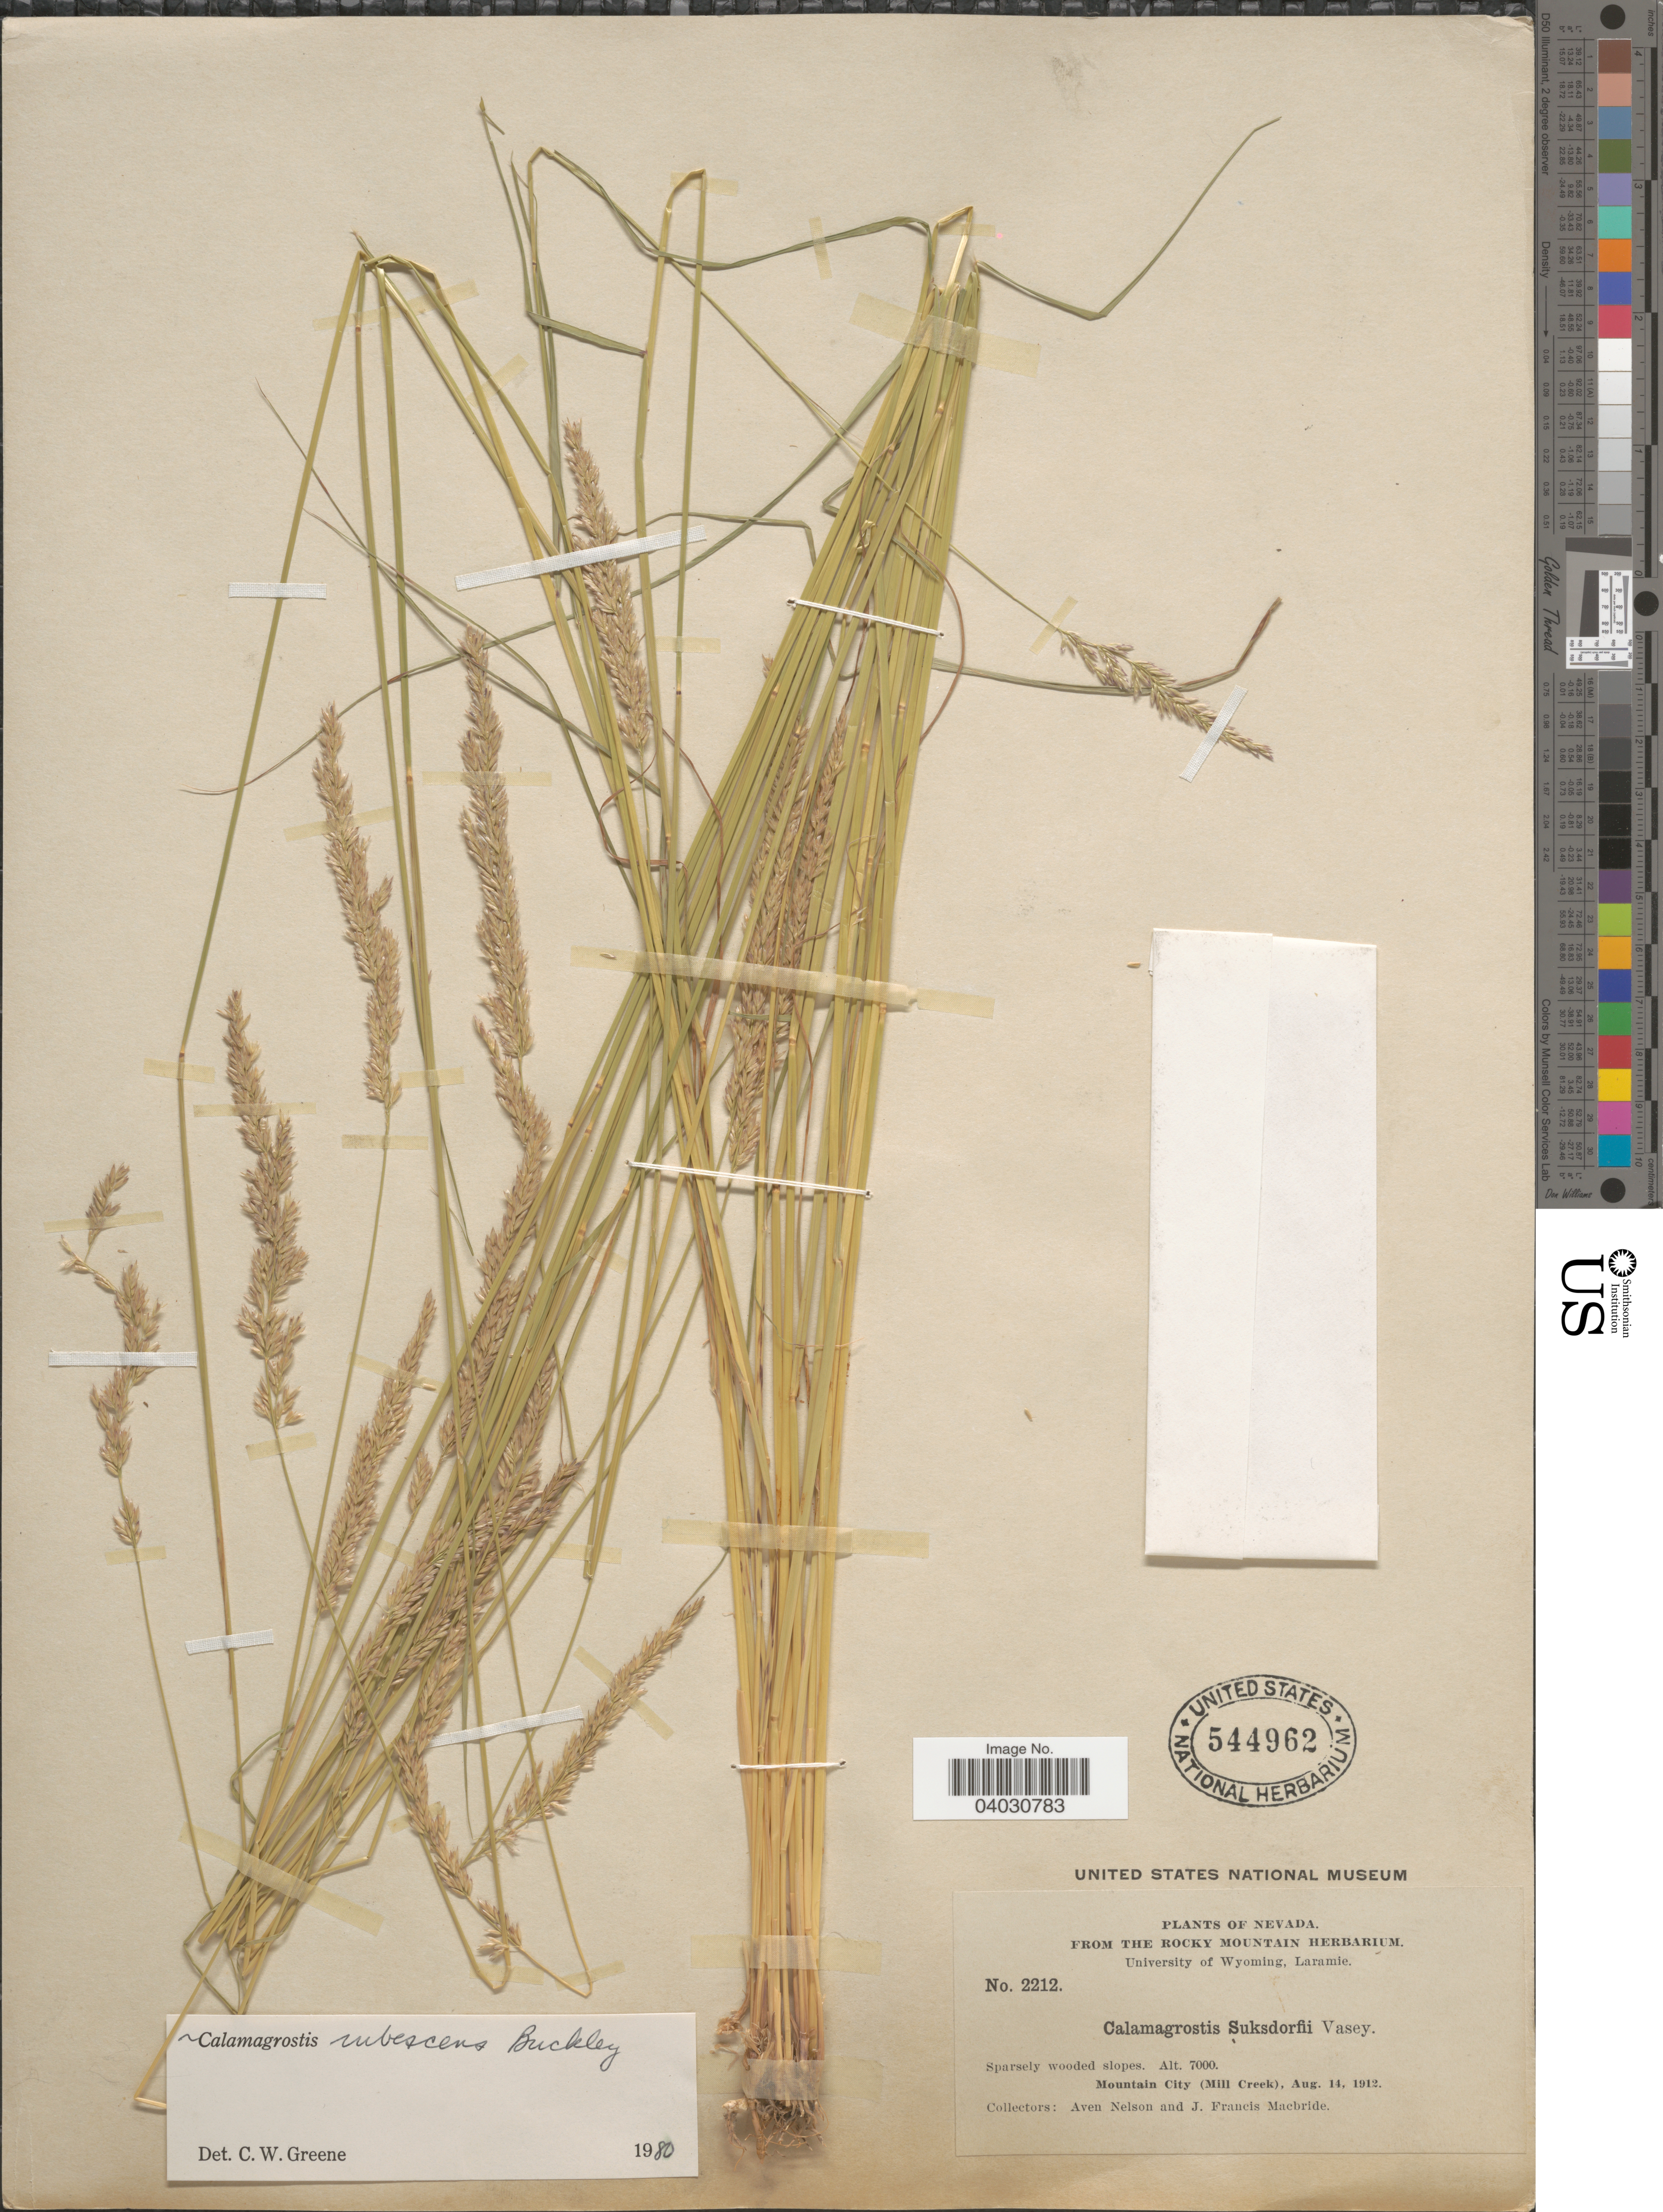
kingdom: Plantae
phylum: Tracheophyta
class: Liliopsida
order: Poales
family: Poaceae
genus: Calamagrostis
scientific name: Calamagrostis rubescens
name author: Buckley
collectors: A. Nelson & J. F. Macbride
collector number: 2212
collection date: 1912-08-14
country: United States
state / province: Nevada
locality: Mountain City (Mill Creek).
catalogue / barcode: US 544962